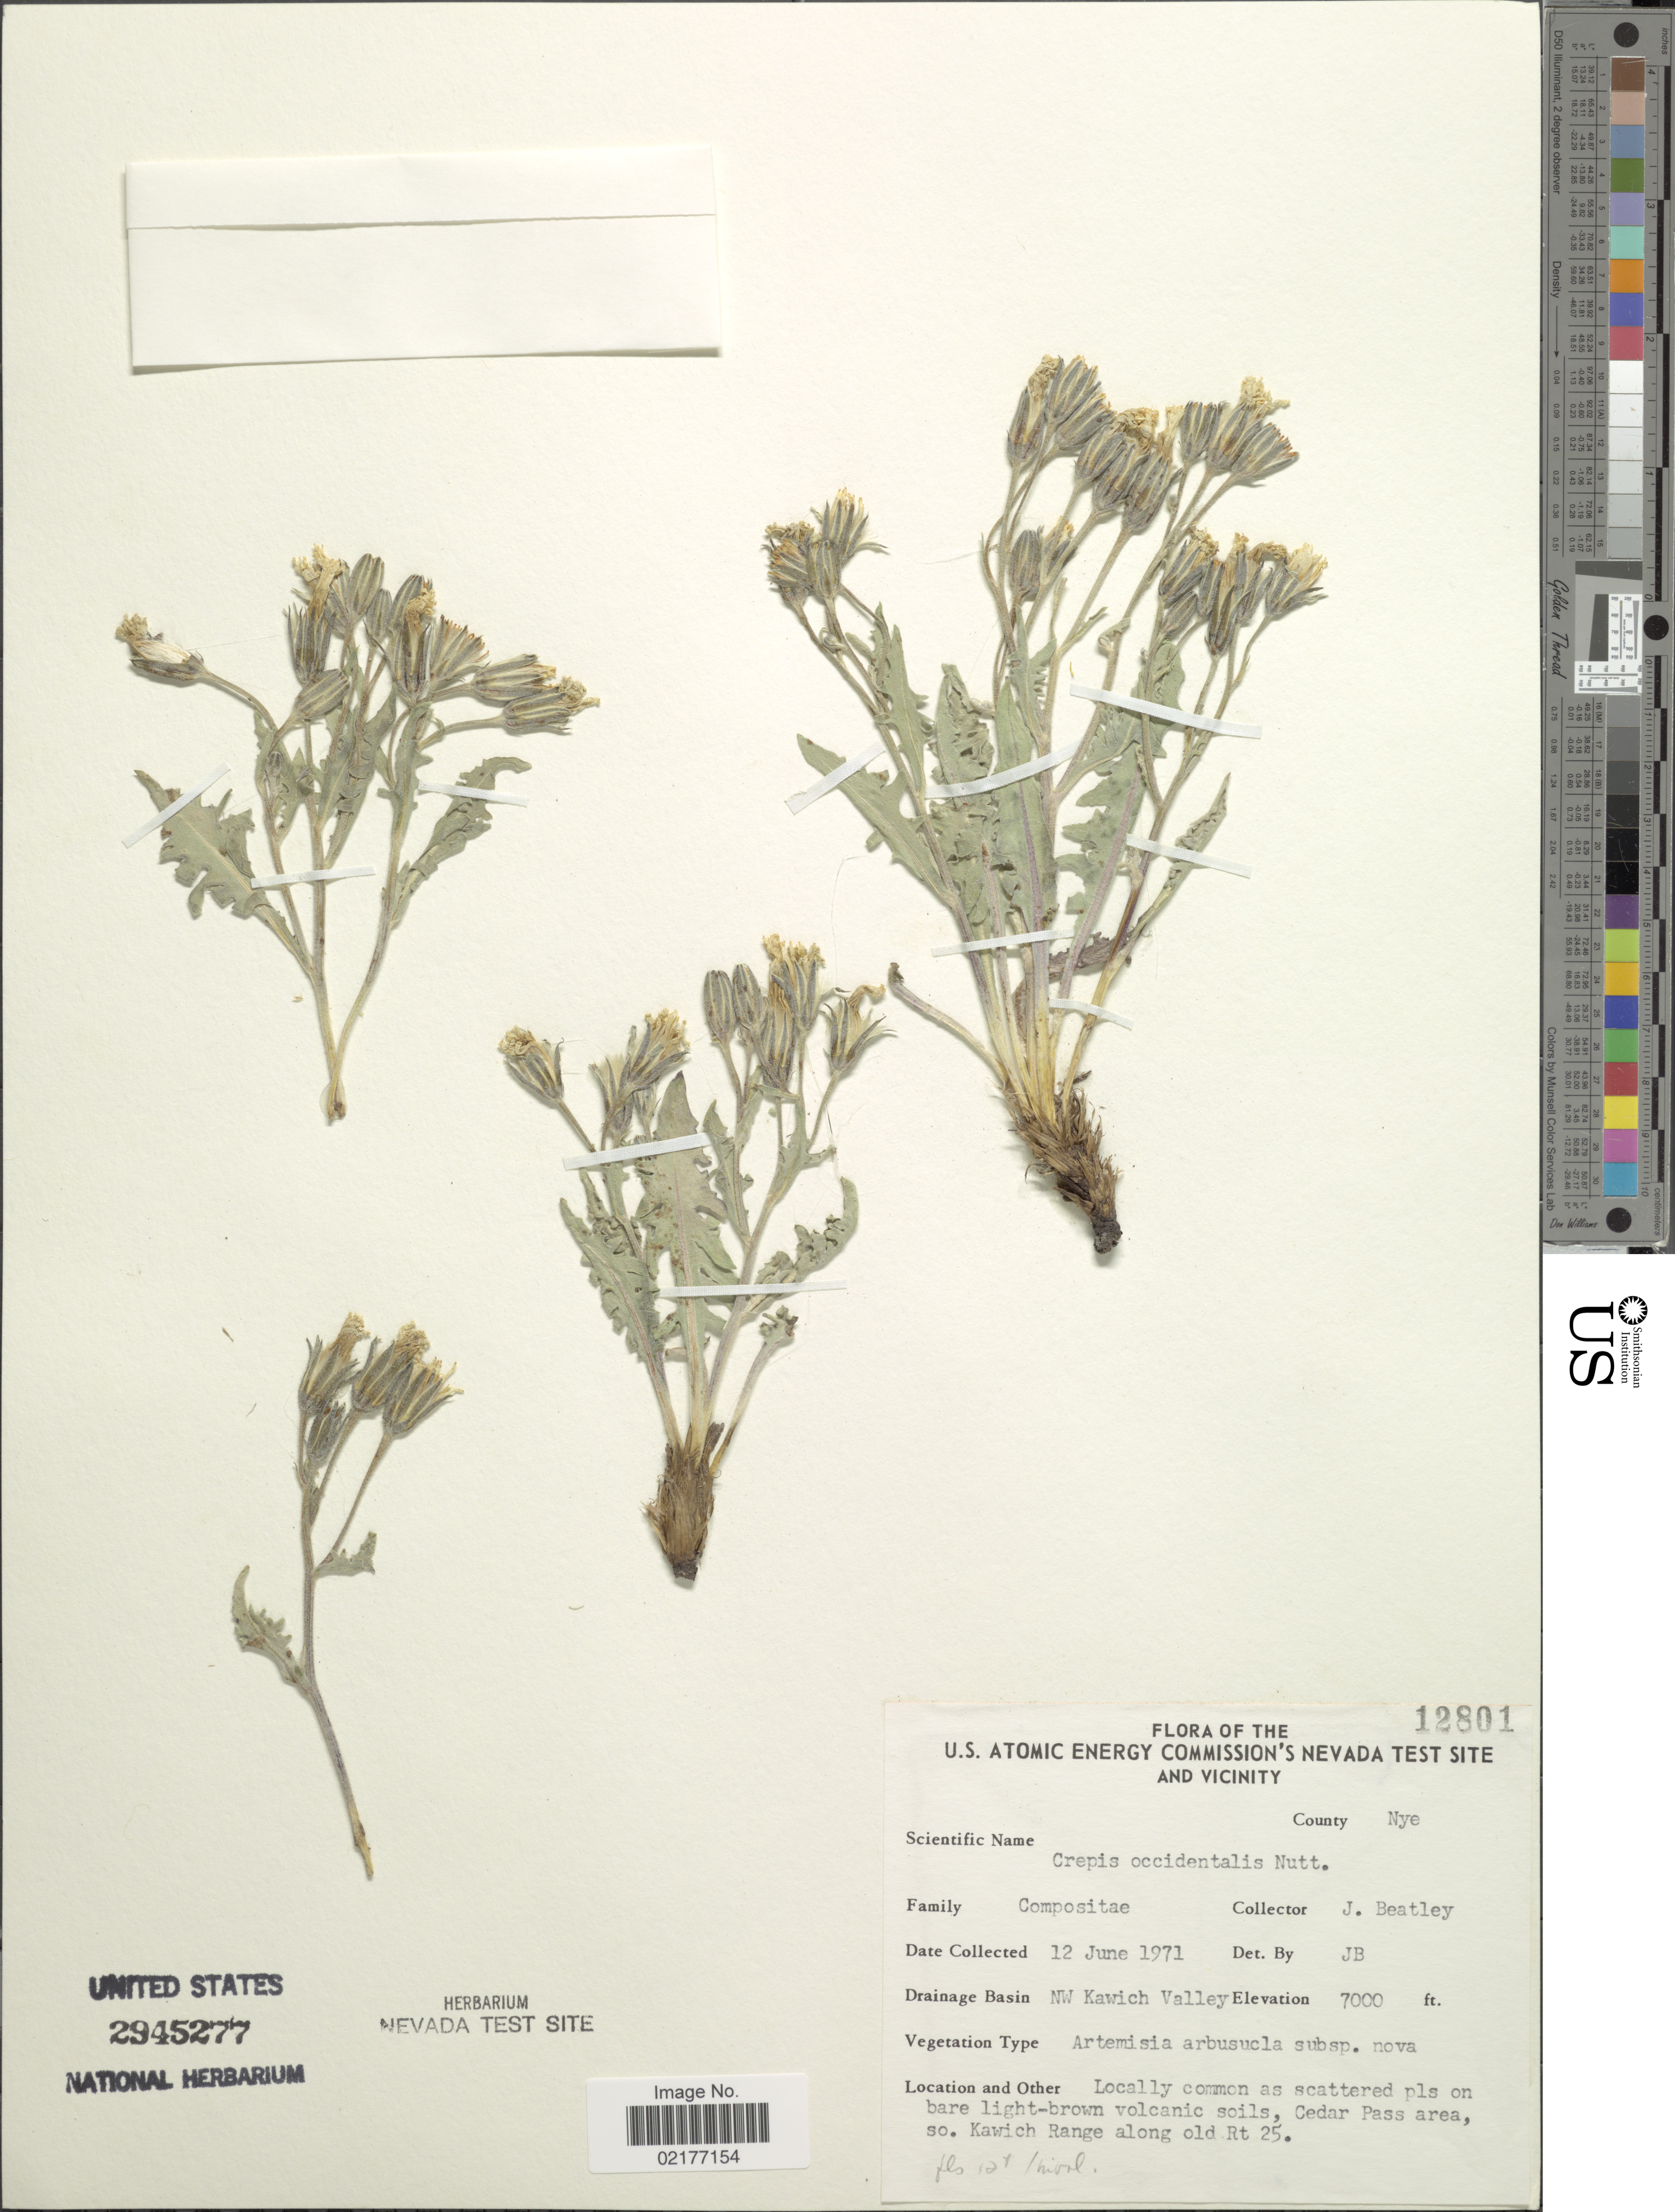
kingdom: Plantae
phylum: Tracheophyta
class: Magnoliopsida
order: Asterales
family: Asteraceae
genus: Crepis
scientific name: Crepis occidentalis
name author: Nutt.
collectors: J. C. Beatley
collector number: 12801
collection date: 1971-06-12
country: United States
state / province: Nevada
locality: U.S. Atomic Energy Commission's Nevada Test Site and Vicinity, County Nye, Drainage Basin NW Kawich Valley, Locally common as scattered pls on bare Light-brown volcanic soils, Cedar Pass area, so. Kawich Range along old Rt. 25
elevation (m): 2134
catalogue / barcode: US 2945277